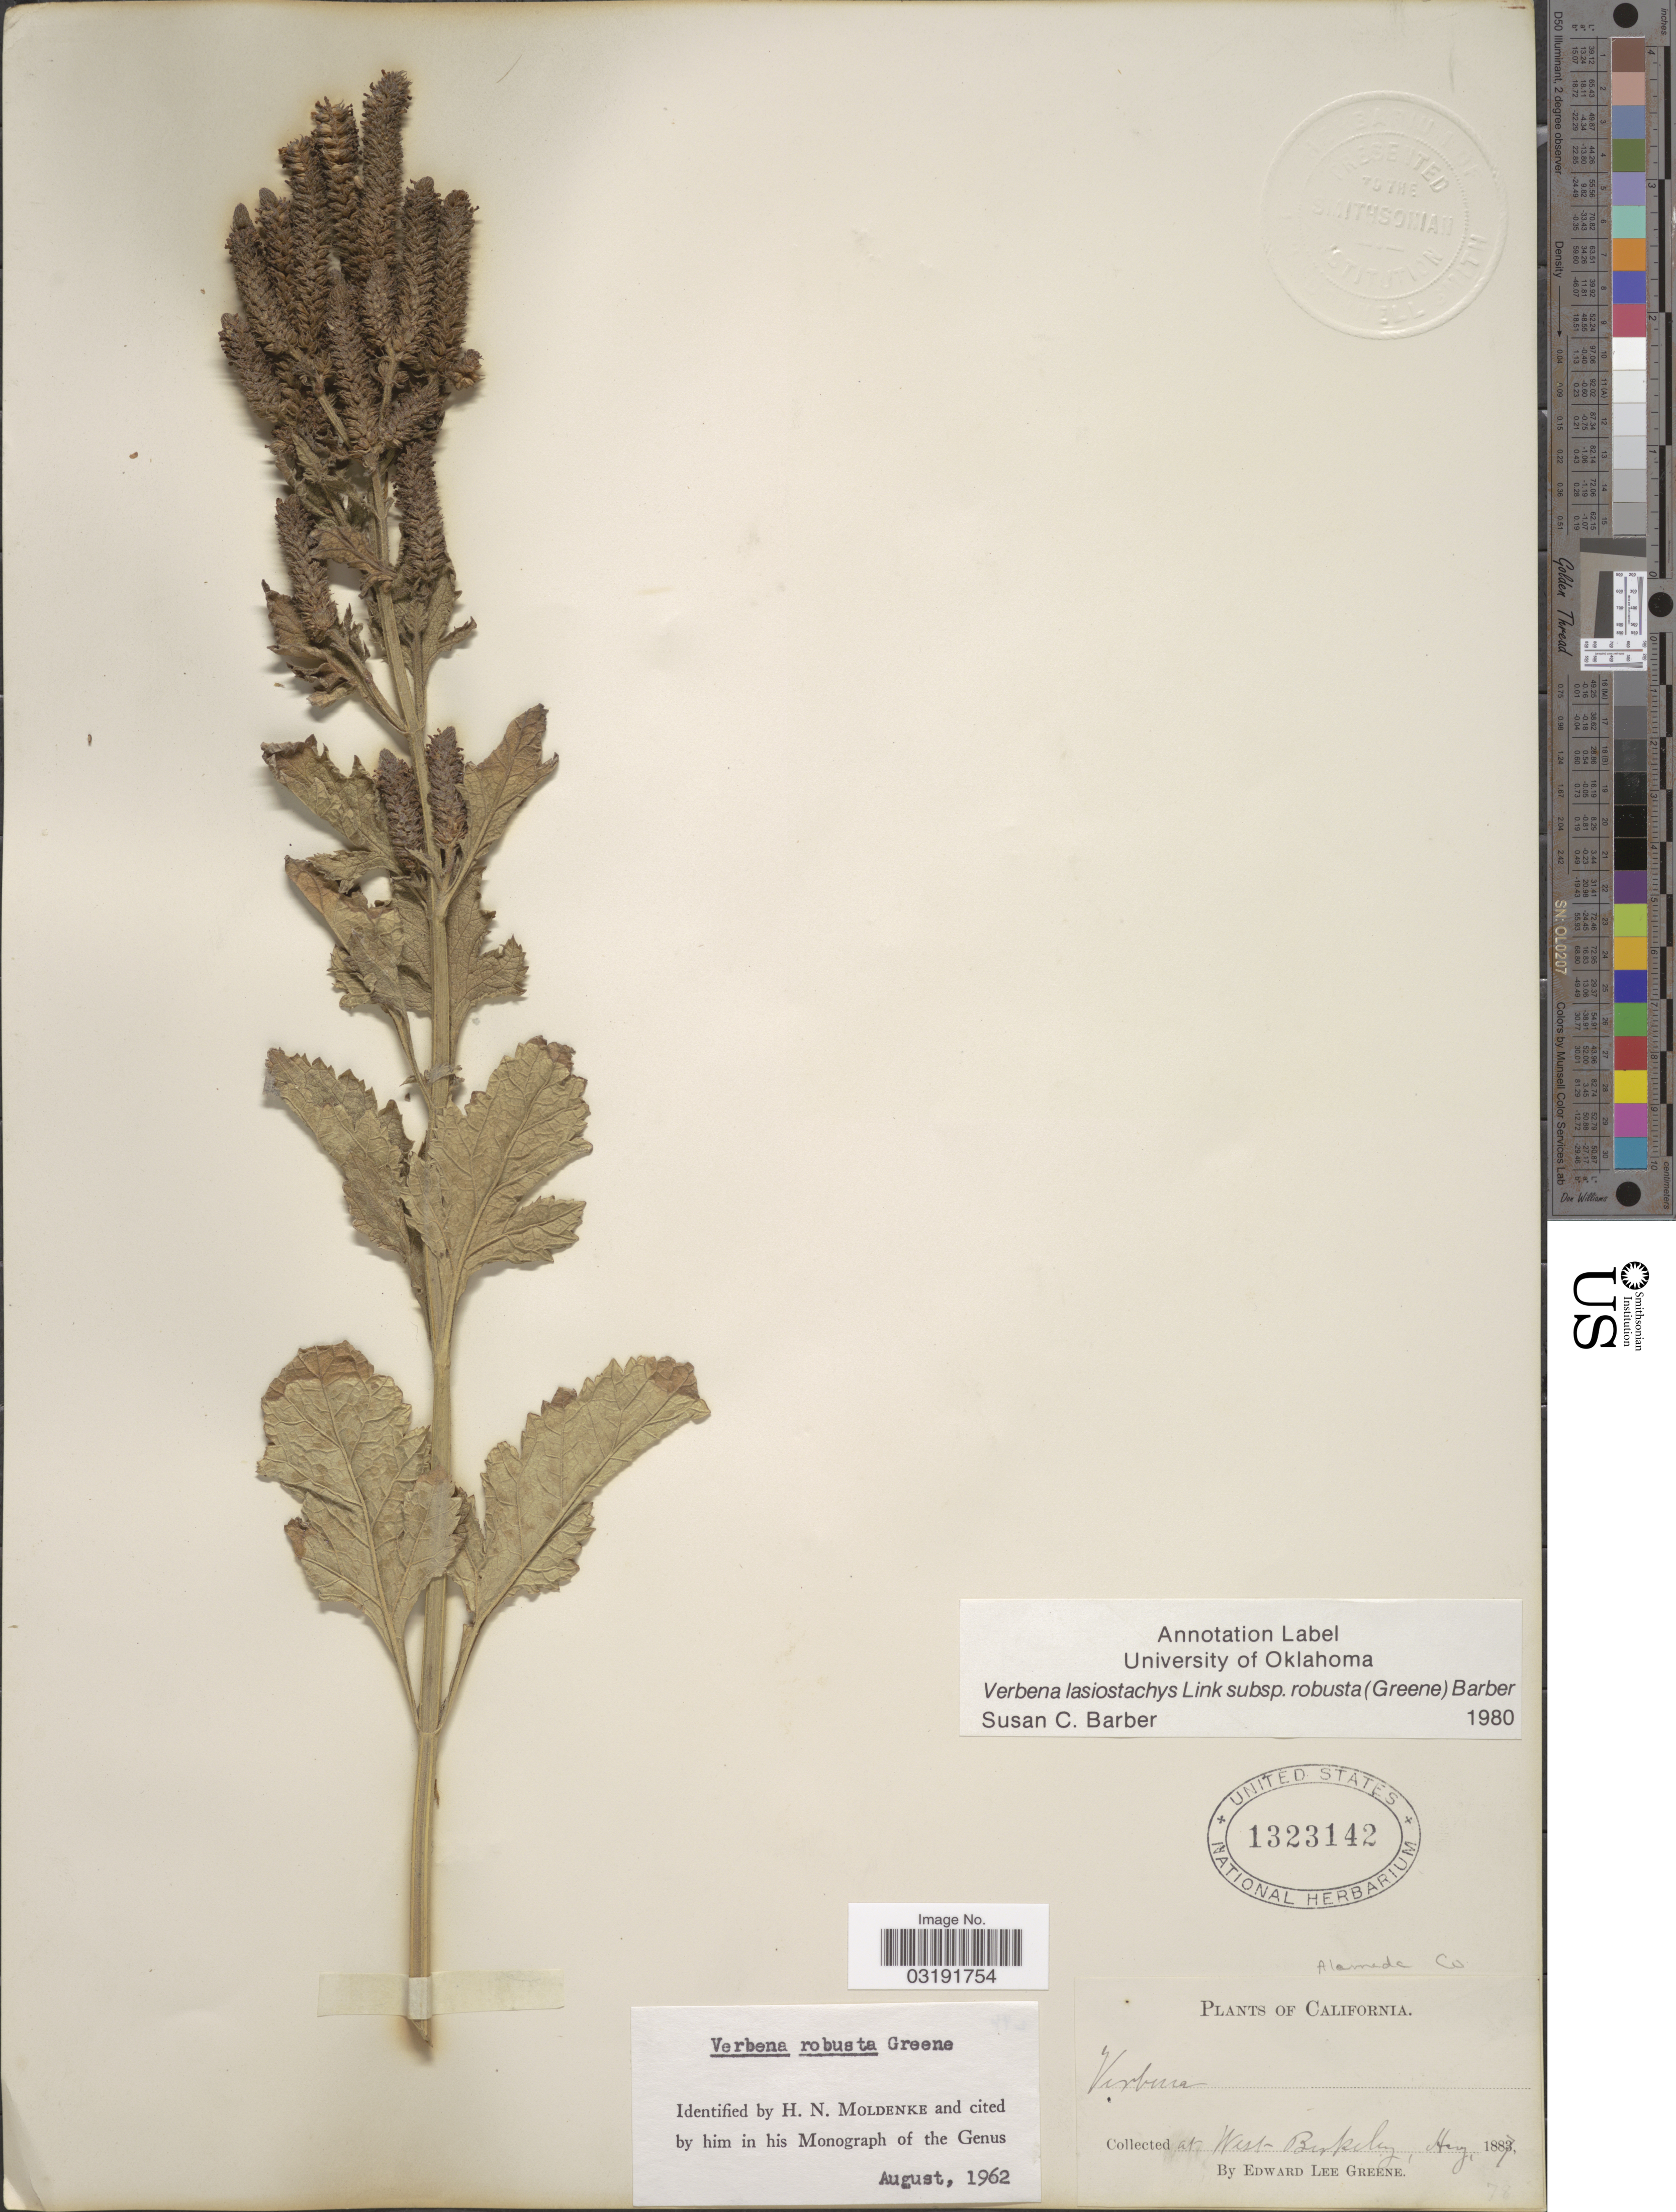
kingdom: Plantae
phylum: Tracheophyta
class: Magnoliopsida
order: Lamiales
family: Verbenaceae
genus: Verbena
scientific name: Verbena lasiostachys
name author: Link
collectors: E. L. Greene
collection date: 1887-08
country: United States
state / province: California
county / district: Alameda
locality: Alameda Co. At West Berkeley.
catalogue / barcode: US 1323142